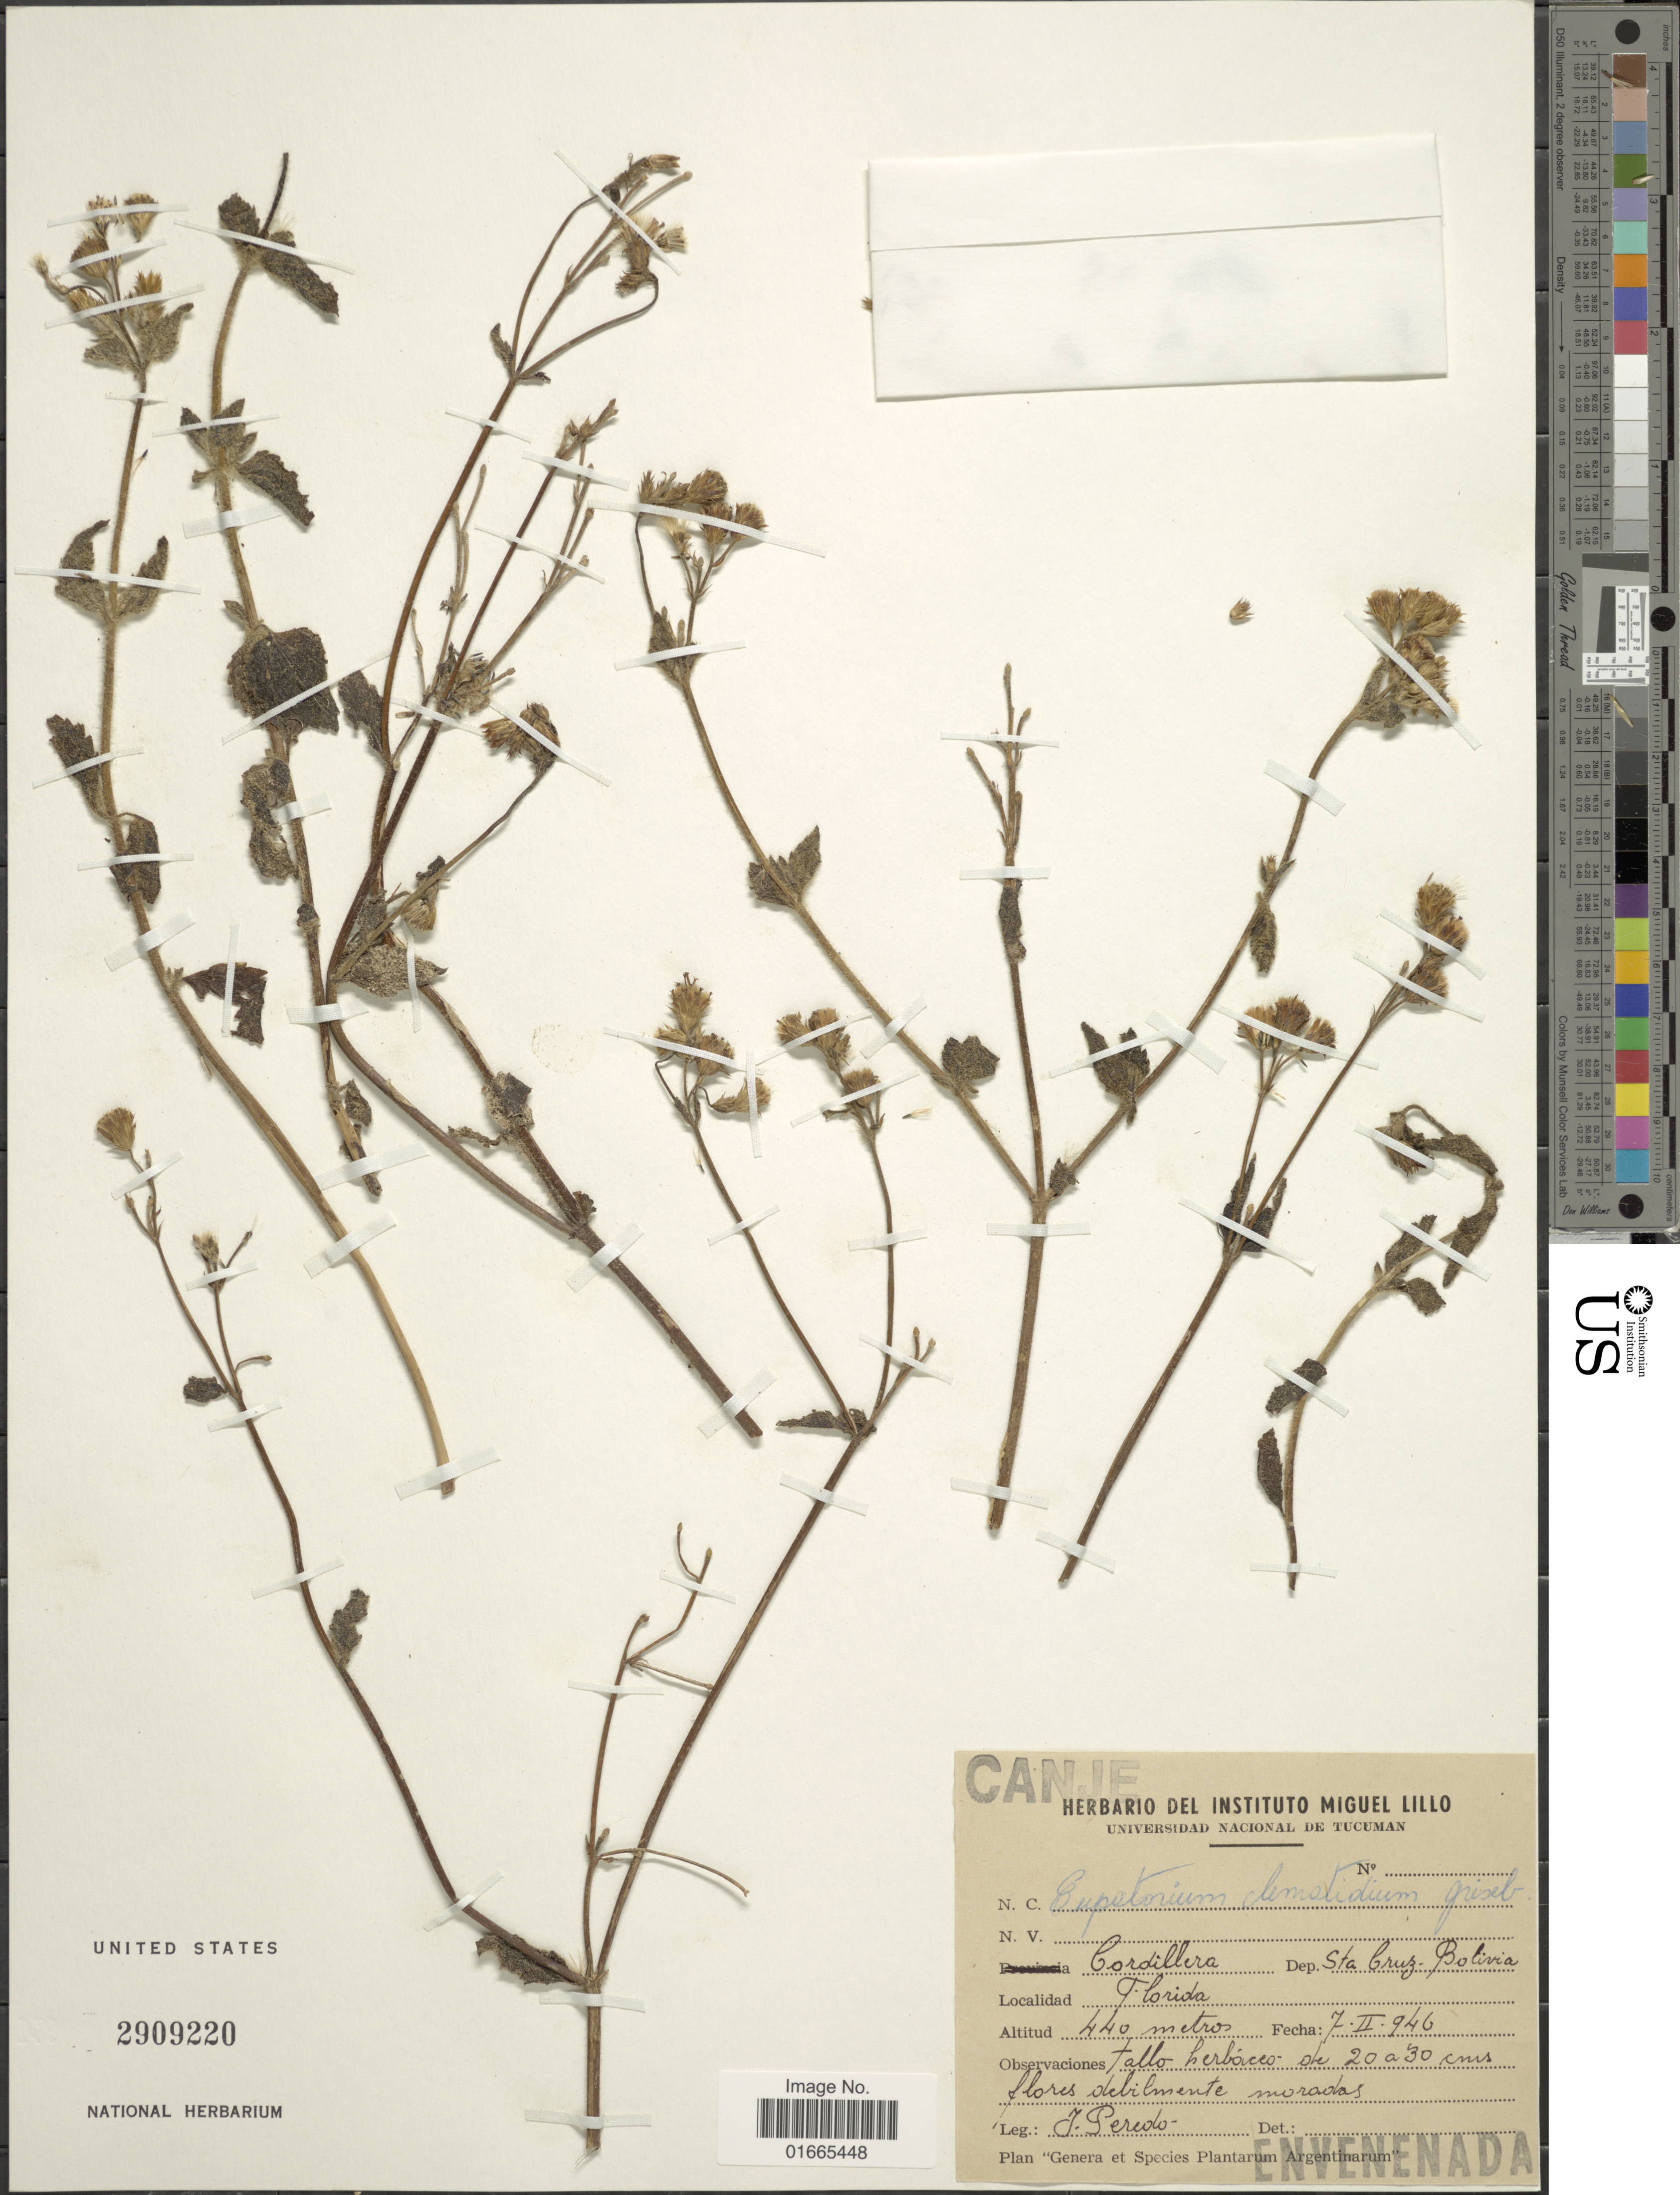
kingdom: Plantae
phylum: Tracheophyta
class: Magnoliopsida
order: Asterales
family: Asteraceae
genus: Praxelis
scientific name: Praxelis clematidea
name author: (Griseb.) R.M. King & H. Rob.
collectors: I. Peredo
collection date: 1946-02-07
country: Bolivia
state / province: Santa Cruz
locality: Dep. Santa Cruz, Bolivia, Cordillera, Florida.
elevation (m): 440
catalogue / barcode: US 2909220